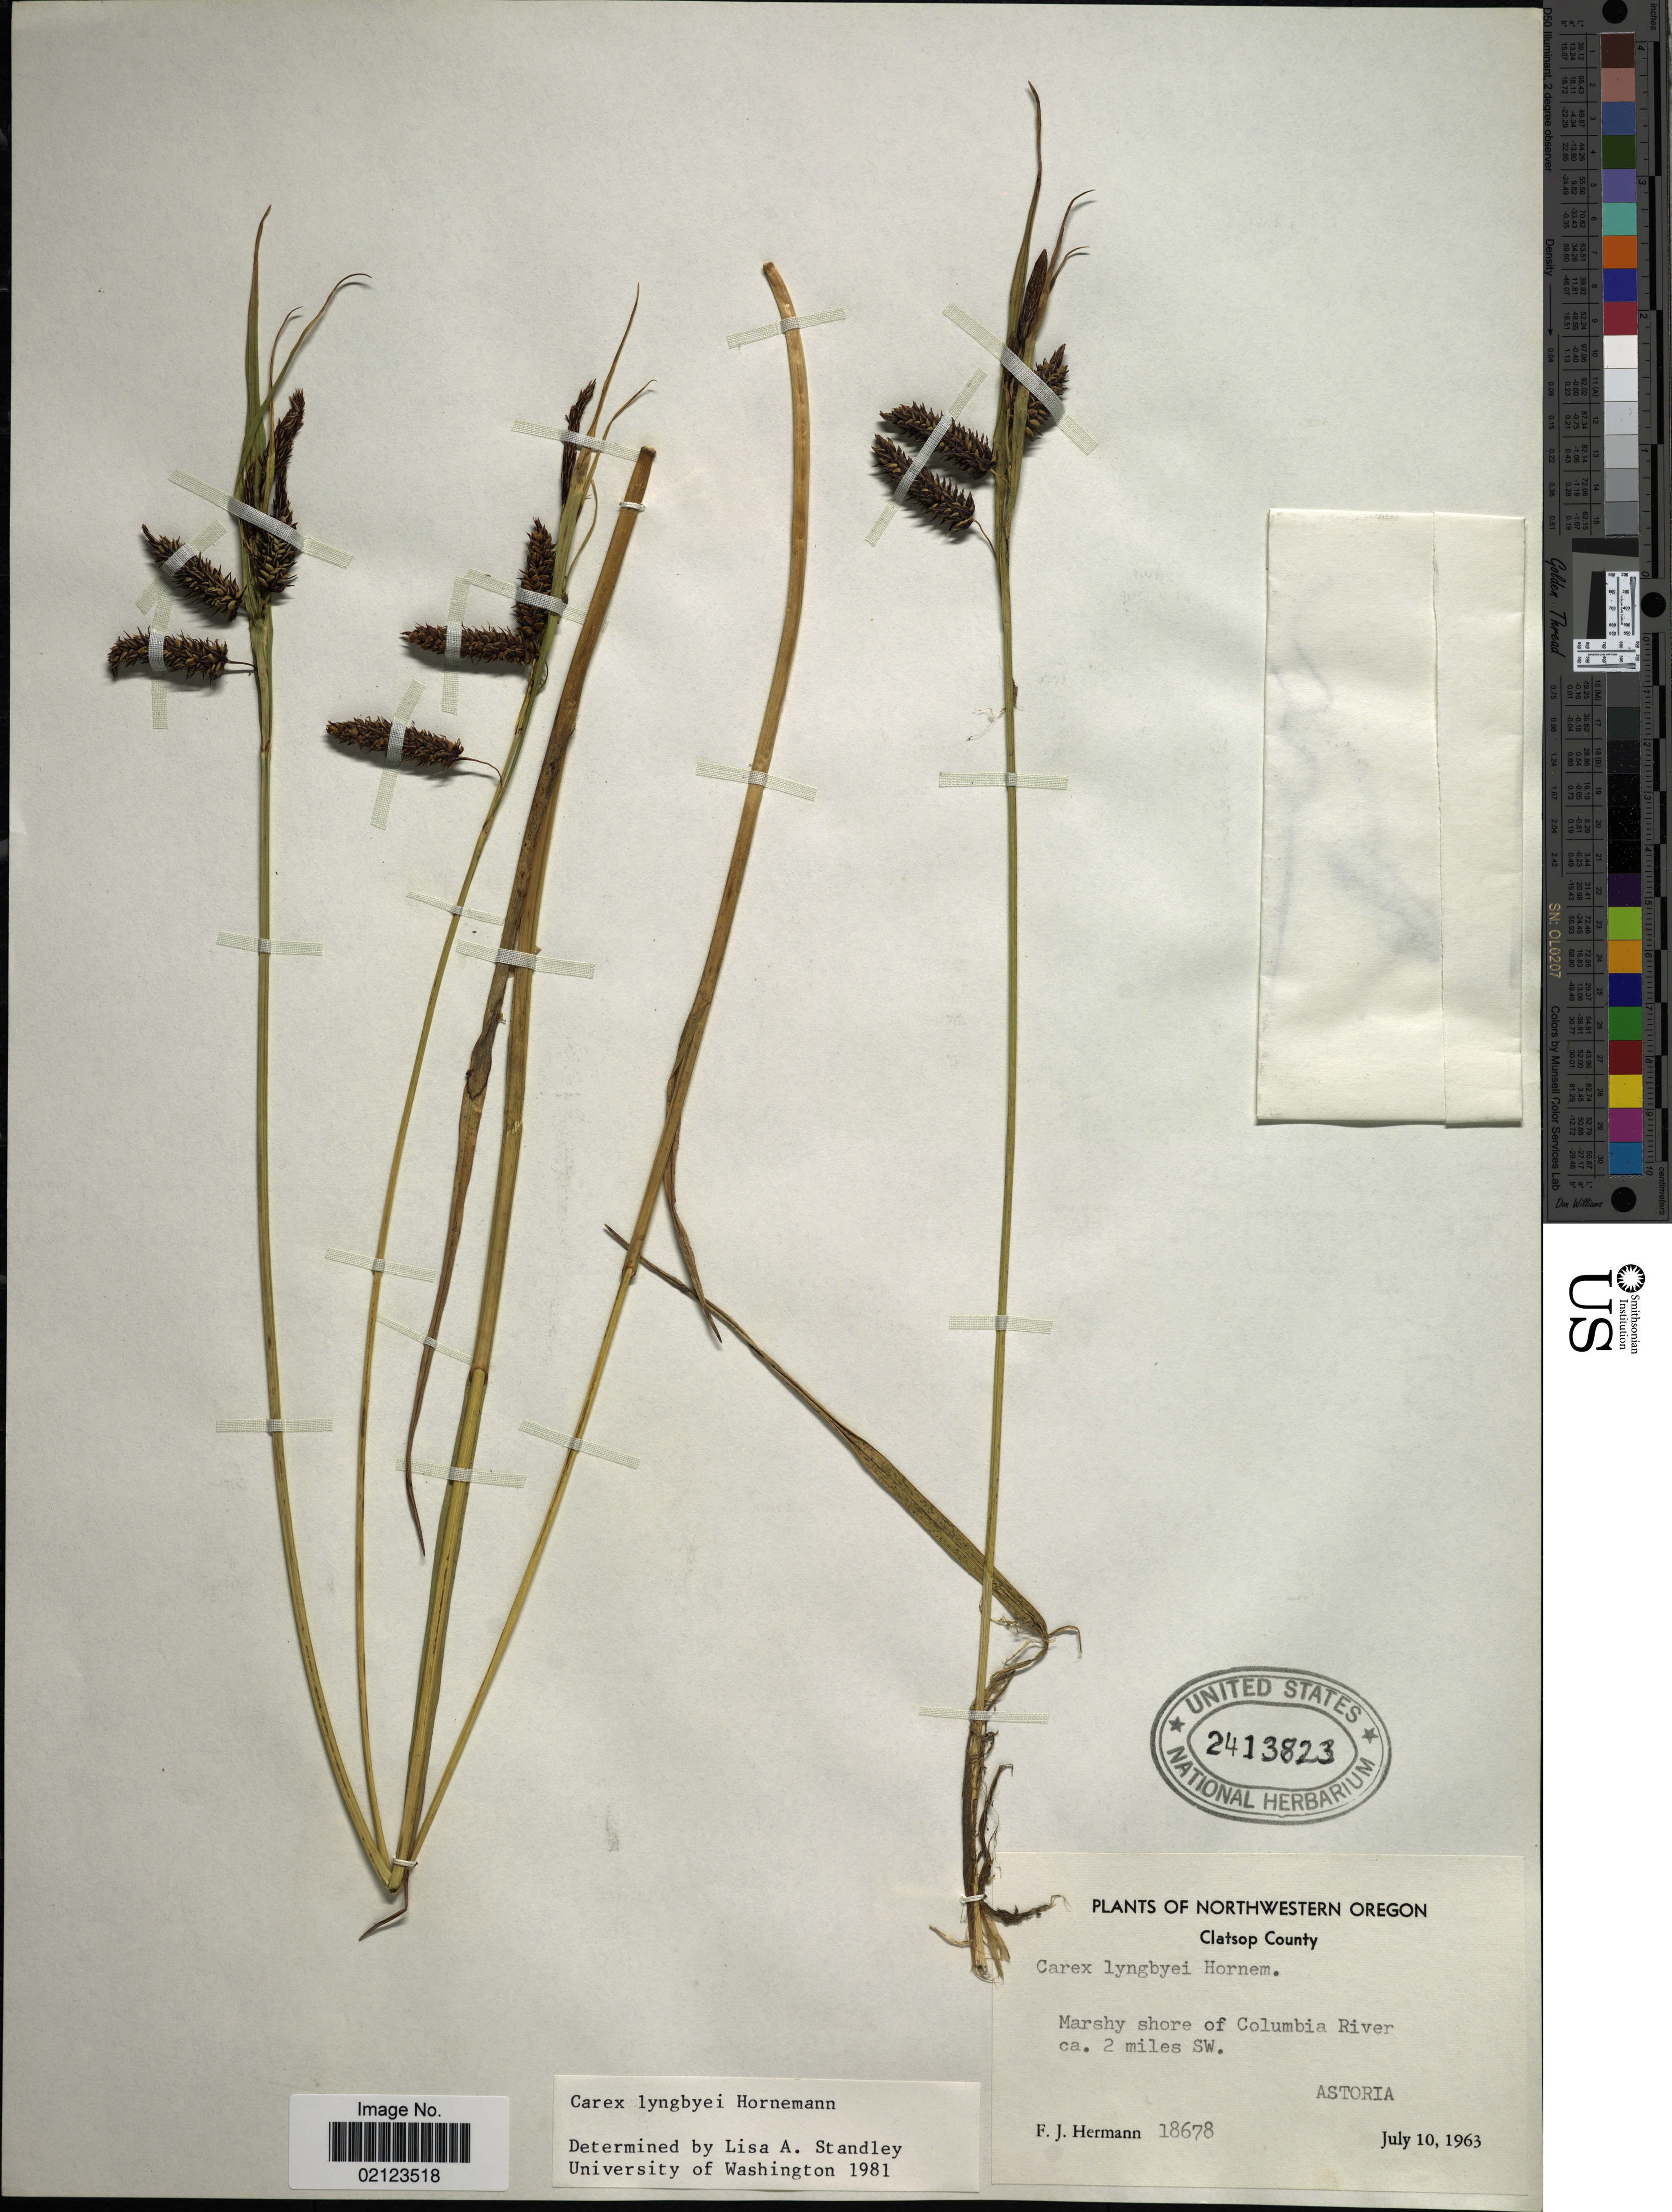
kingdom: Plantae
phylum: Tracheophyta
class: Liliopsida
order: Poales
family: Cyperaceae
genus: Carex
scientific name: Carex lyngbyei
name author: Hornem.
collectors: F. J. Hermann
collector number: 18678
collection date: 1963-07-10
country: United States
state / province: Oregon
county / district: Clatsop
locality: Northwestern Oregon. Clatsop County. Marshy shore of Columbia River ca. 2 miles SW. Astoria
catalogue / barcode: US 2413823